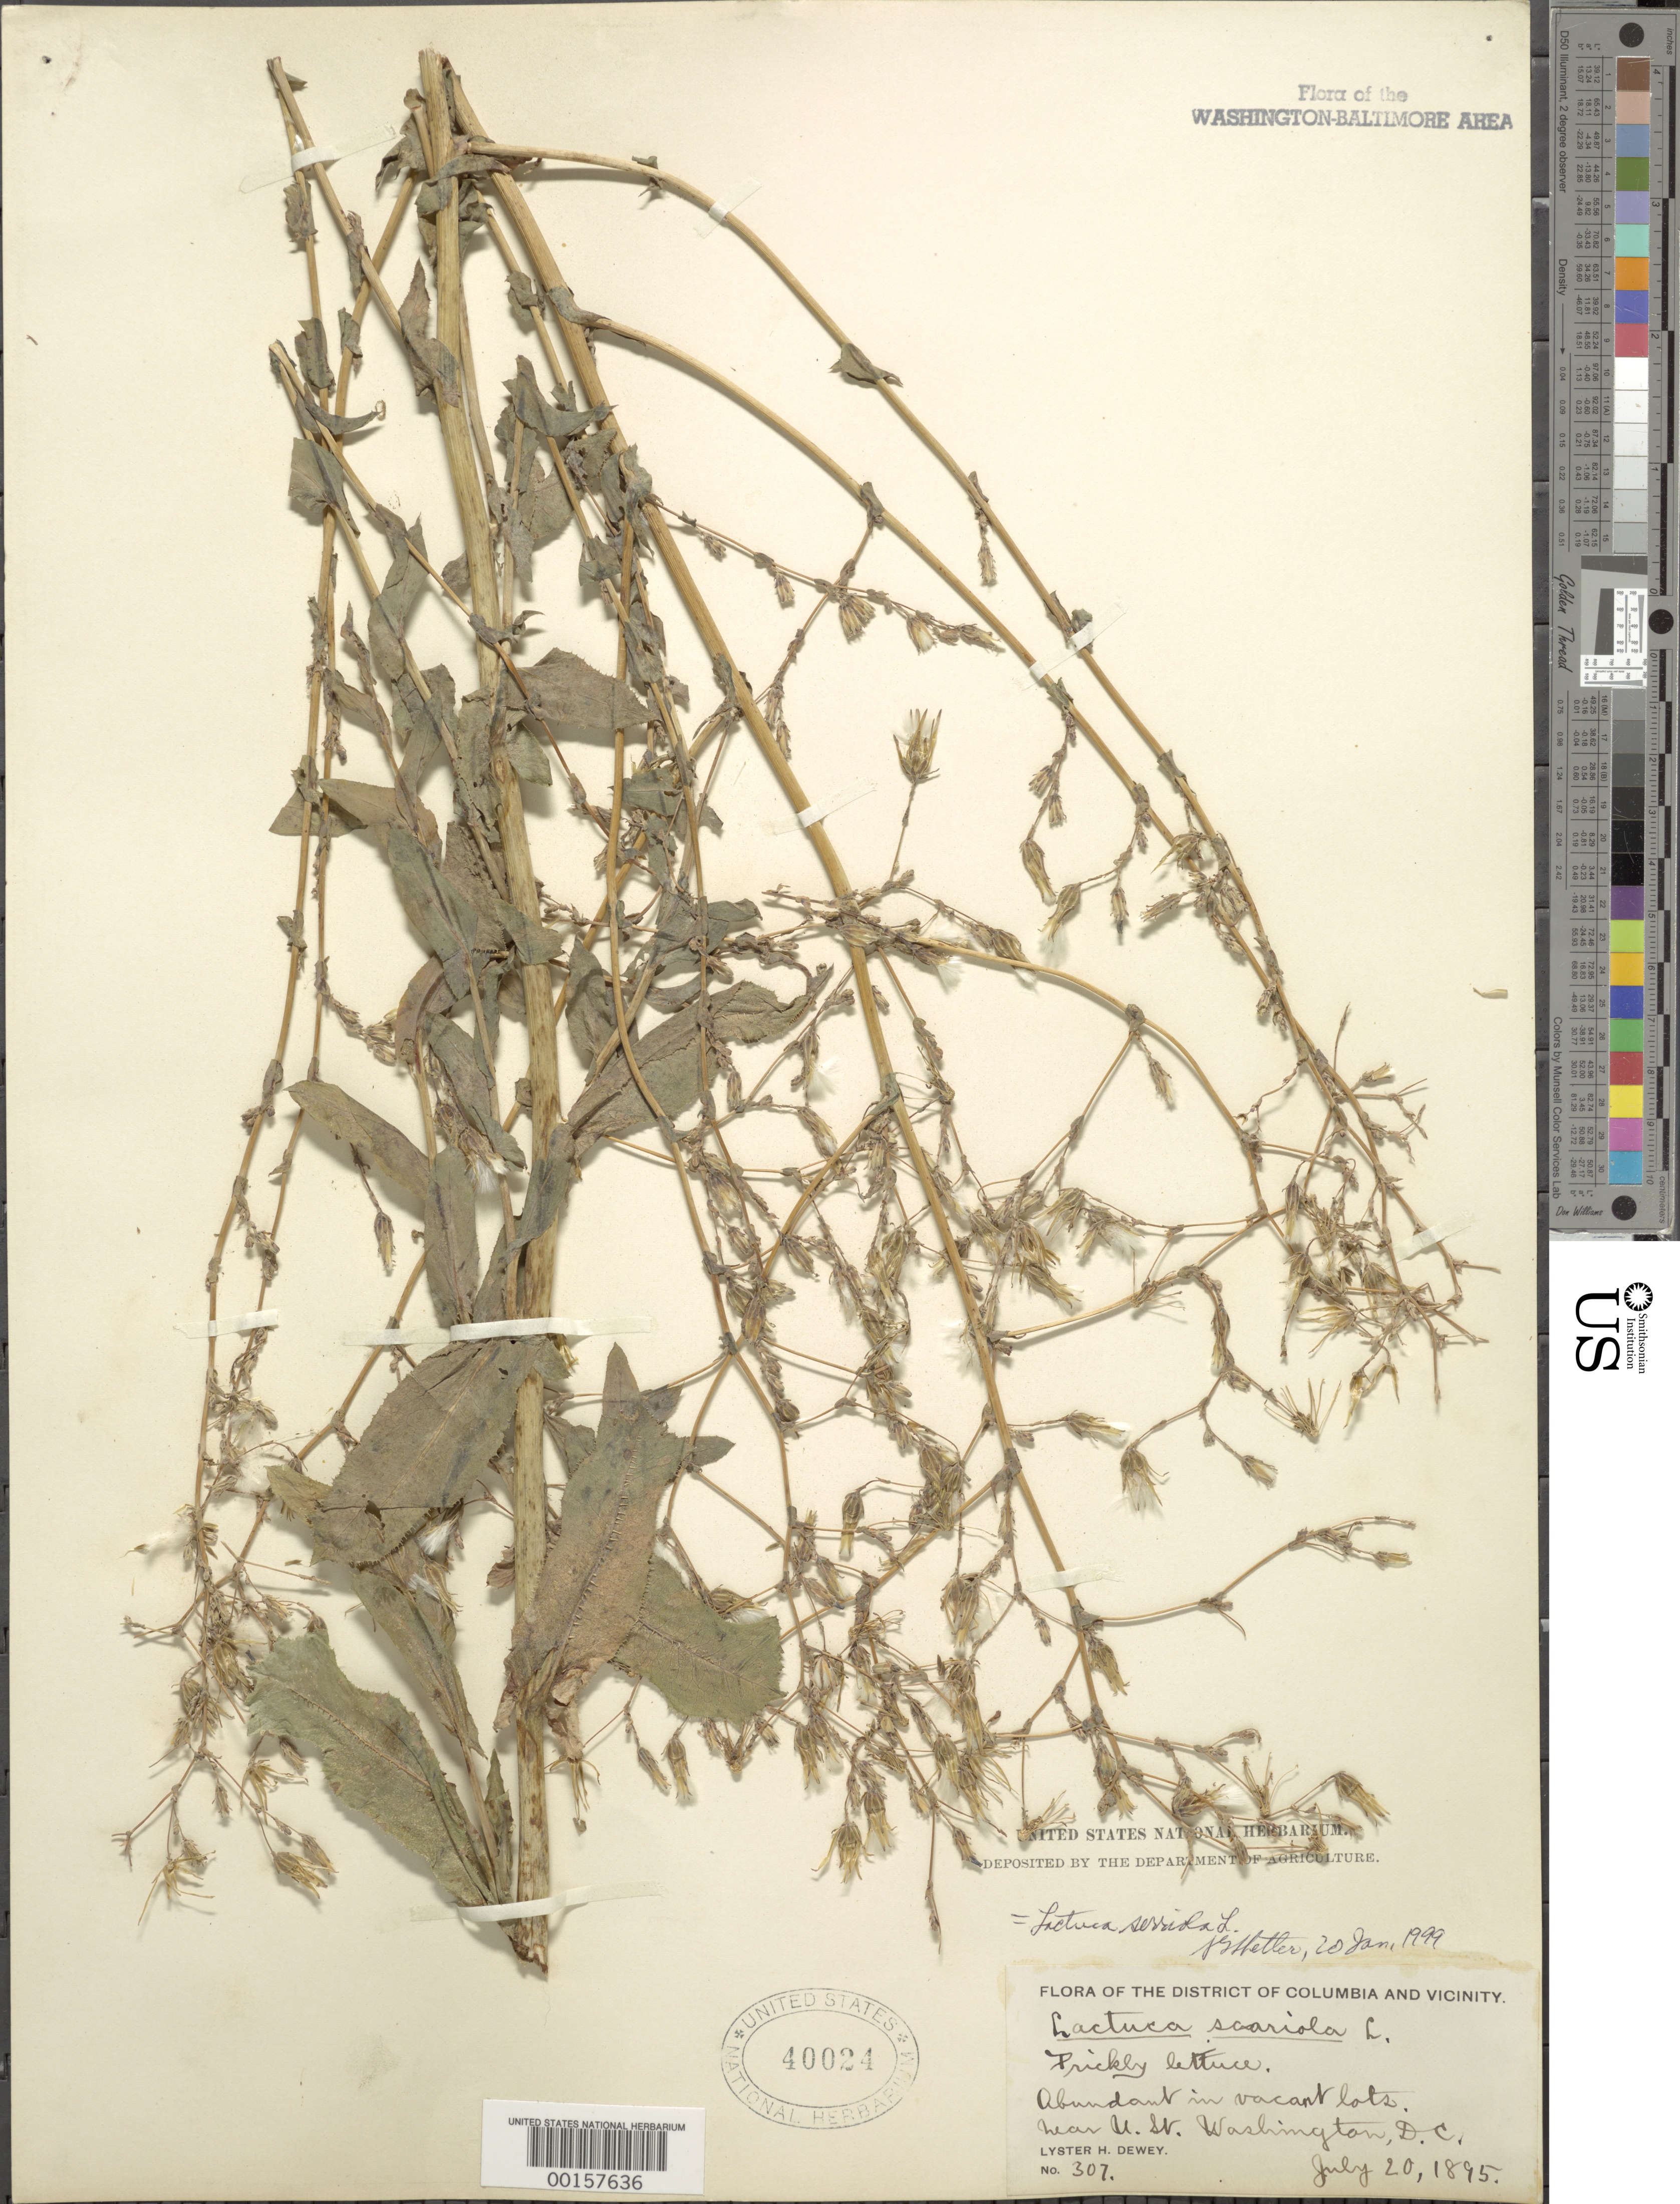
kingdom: Plantae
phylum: Tracheophyta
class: Magnoliopsida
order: Asterales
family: Asteraceae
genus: Lactuca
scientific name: Lactuca serriola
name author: L.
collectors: L. H. Dewey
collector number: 307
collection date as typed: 20 Jul 1895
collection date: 1895-07-20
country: United States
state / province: District of Columbia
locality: Near U St.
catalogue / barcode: US 40024